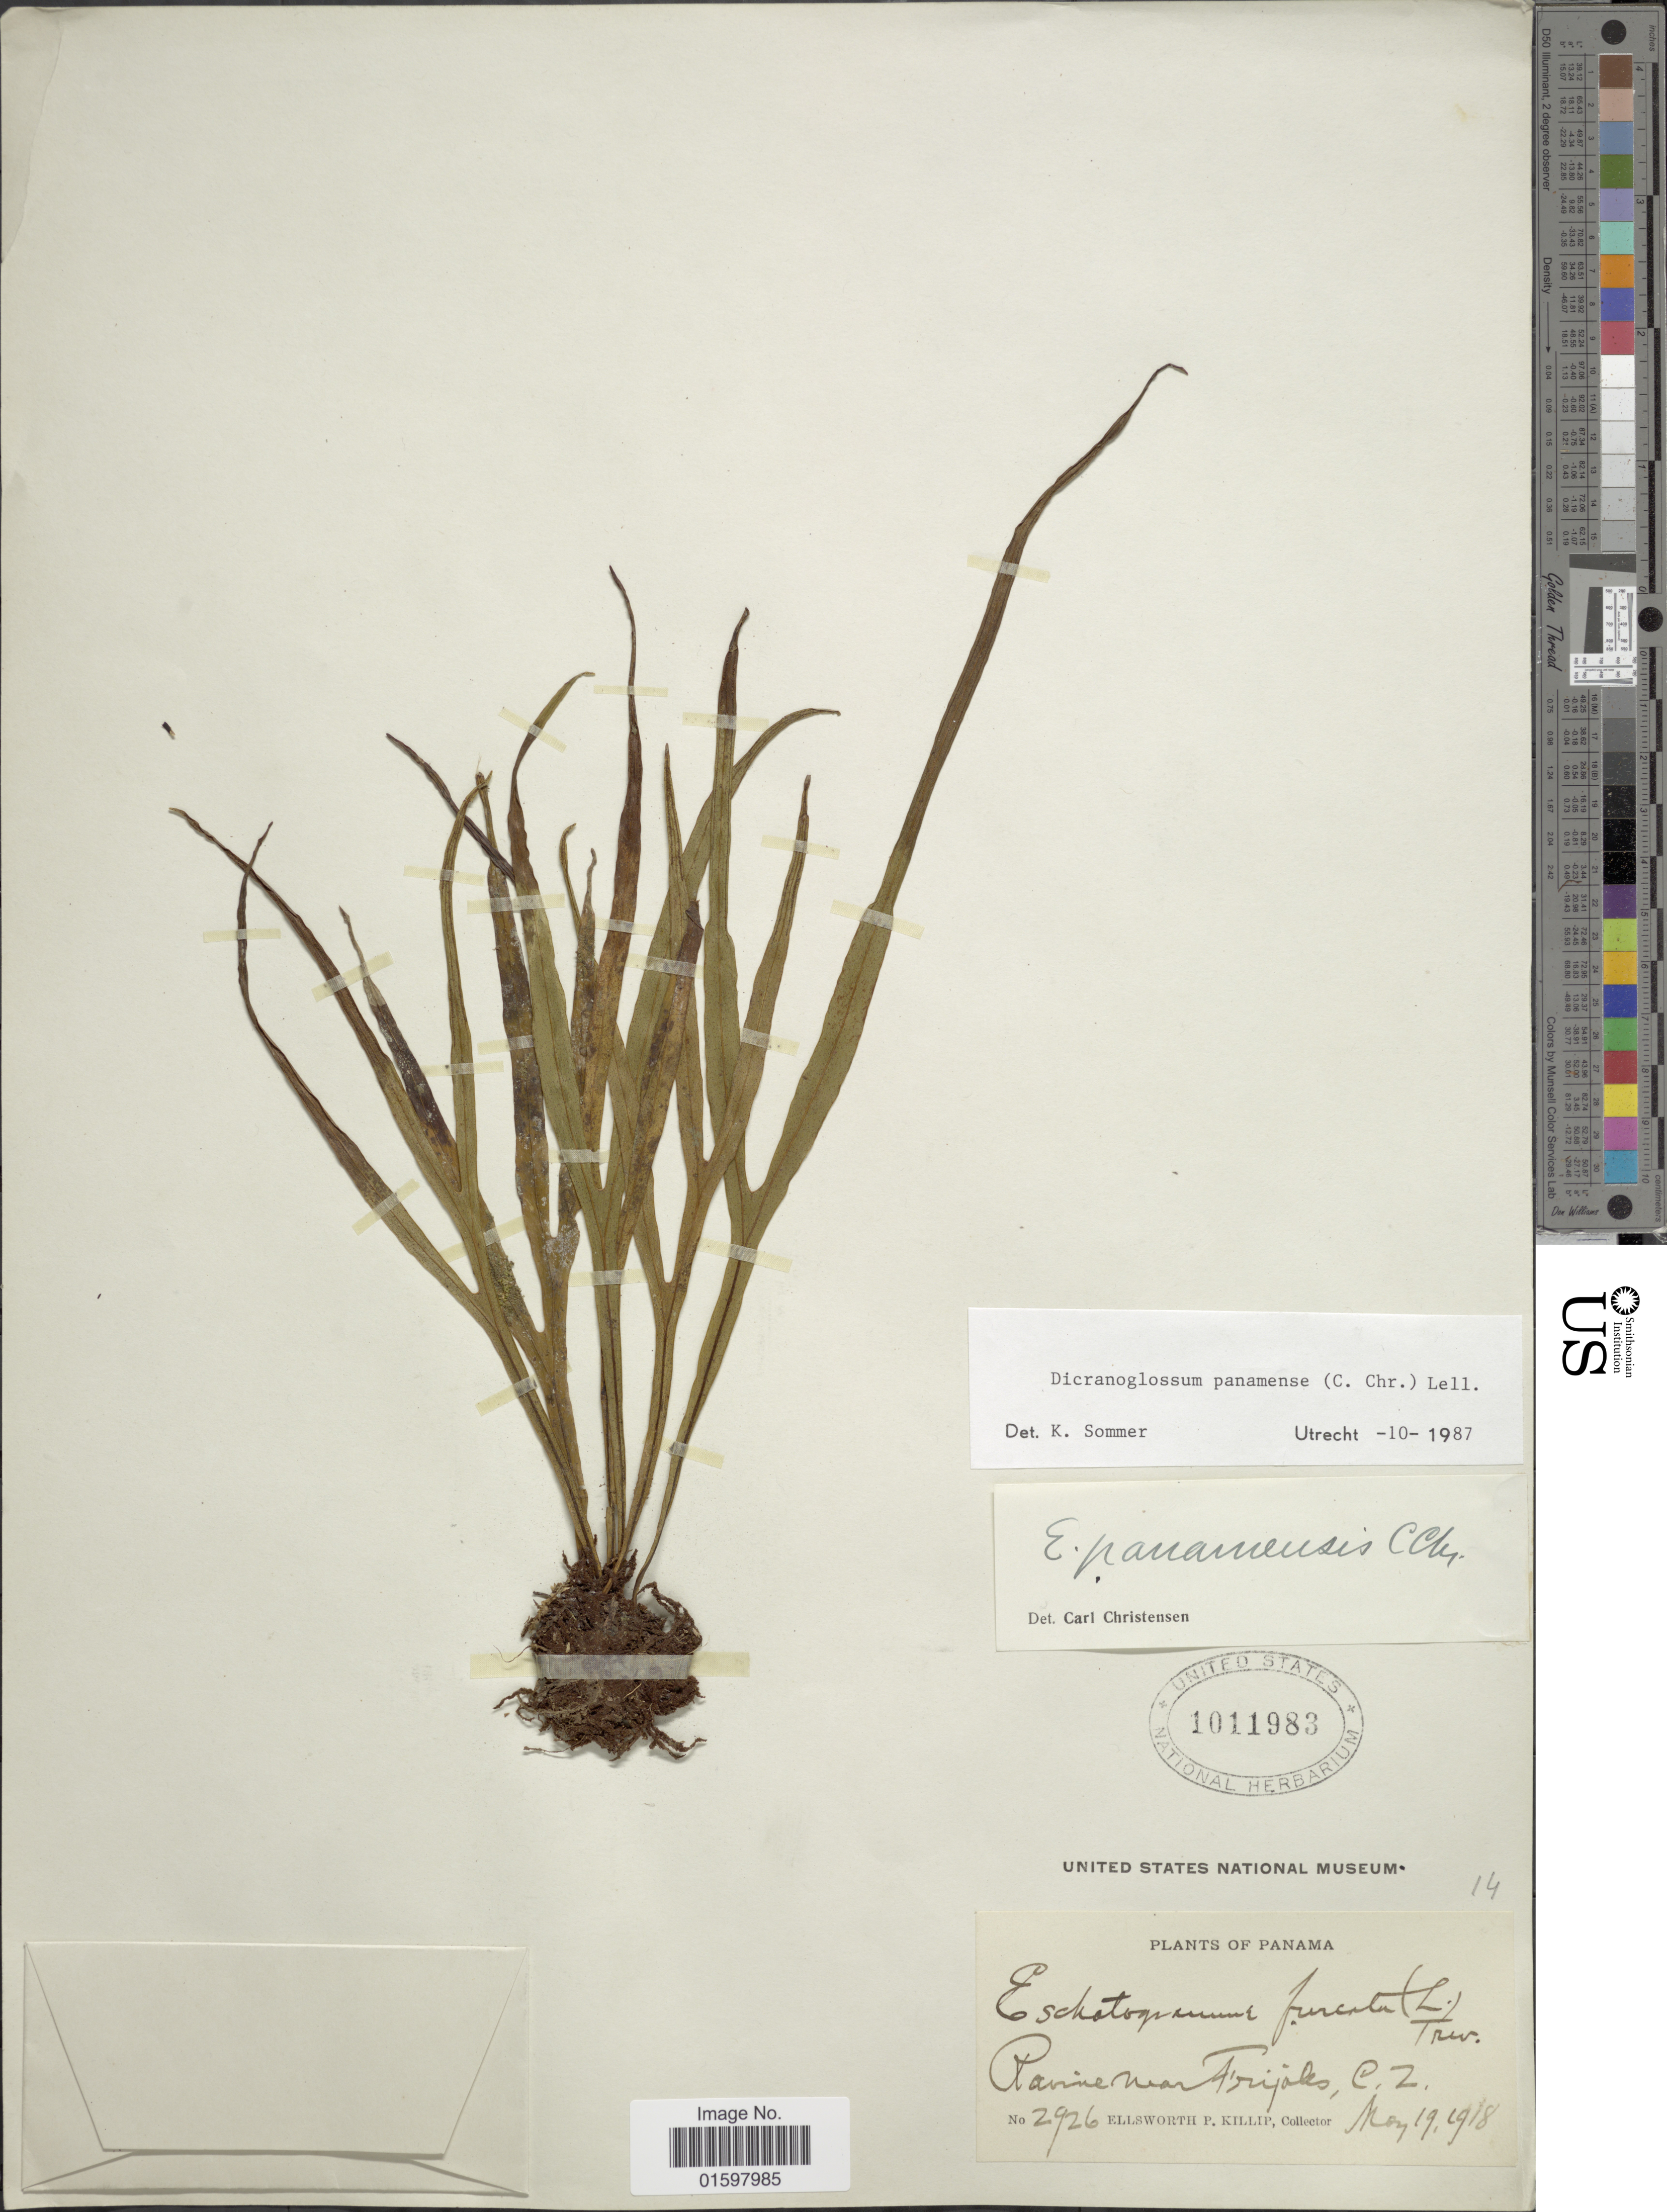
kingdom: Plantae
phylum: Tracheophyta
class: Polypodiopsida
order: Polypodiales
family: Polypodiaceae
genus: Pleopeltis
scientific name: Pleopeltis panamensis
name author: (Weath.) Pic. Serm.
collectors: E. P. Killip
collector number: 2926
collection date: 1918-05-19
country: Panama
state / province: Colón / Panamá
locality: Ravine near Frijoles, C.Z.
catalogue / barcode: US 1011983